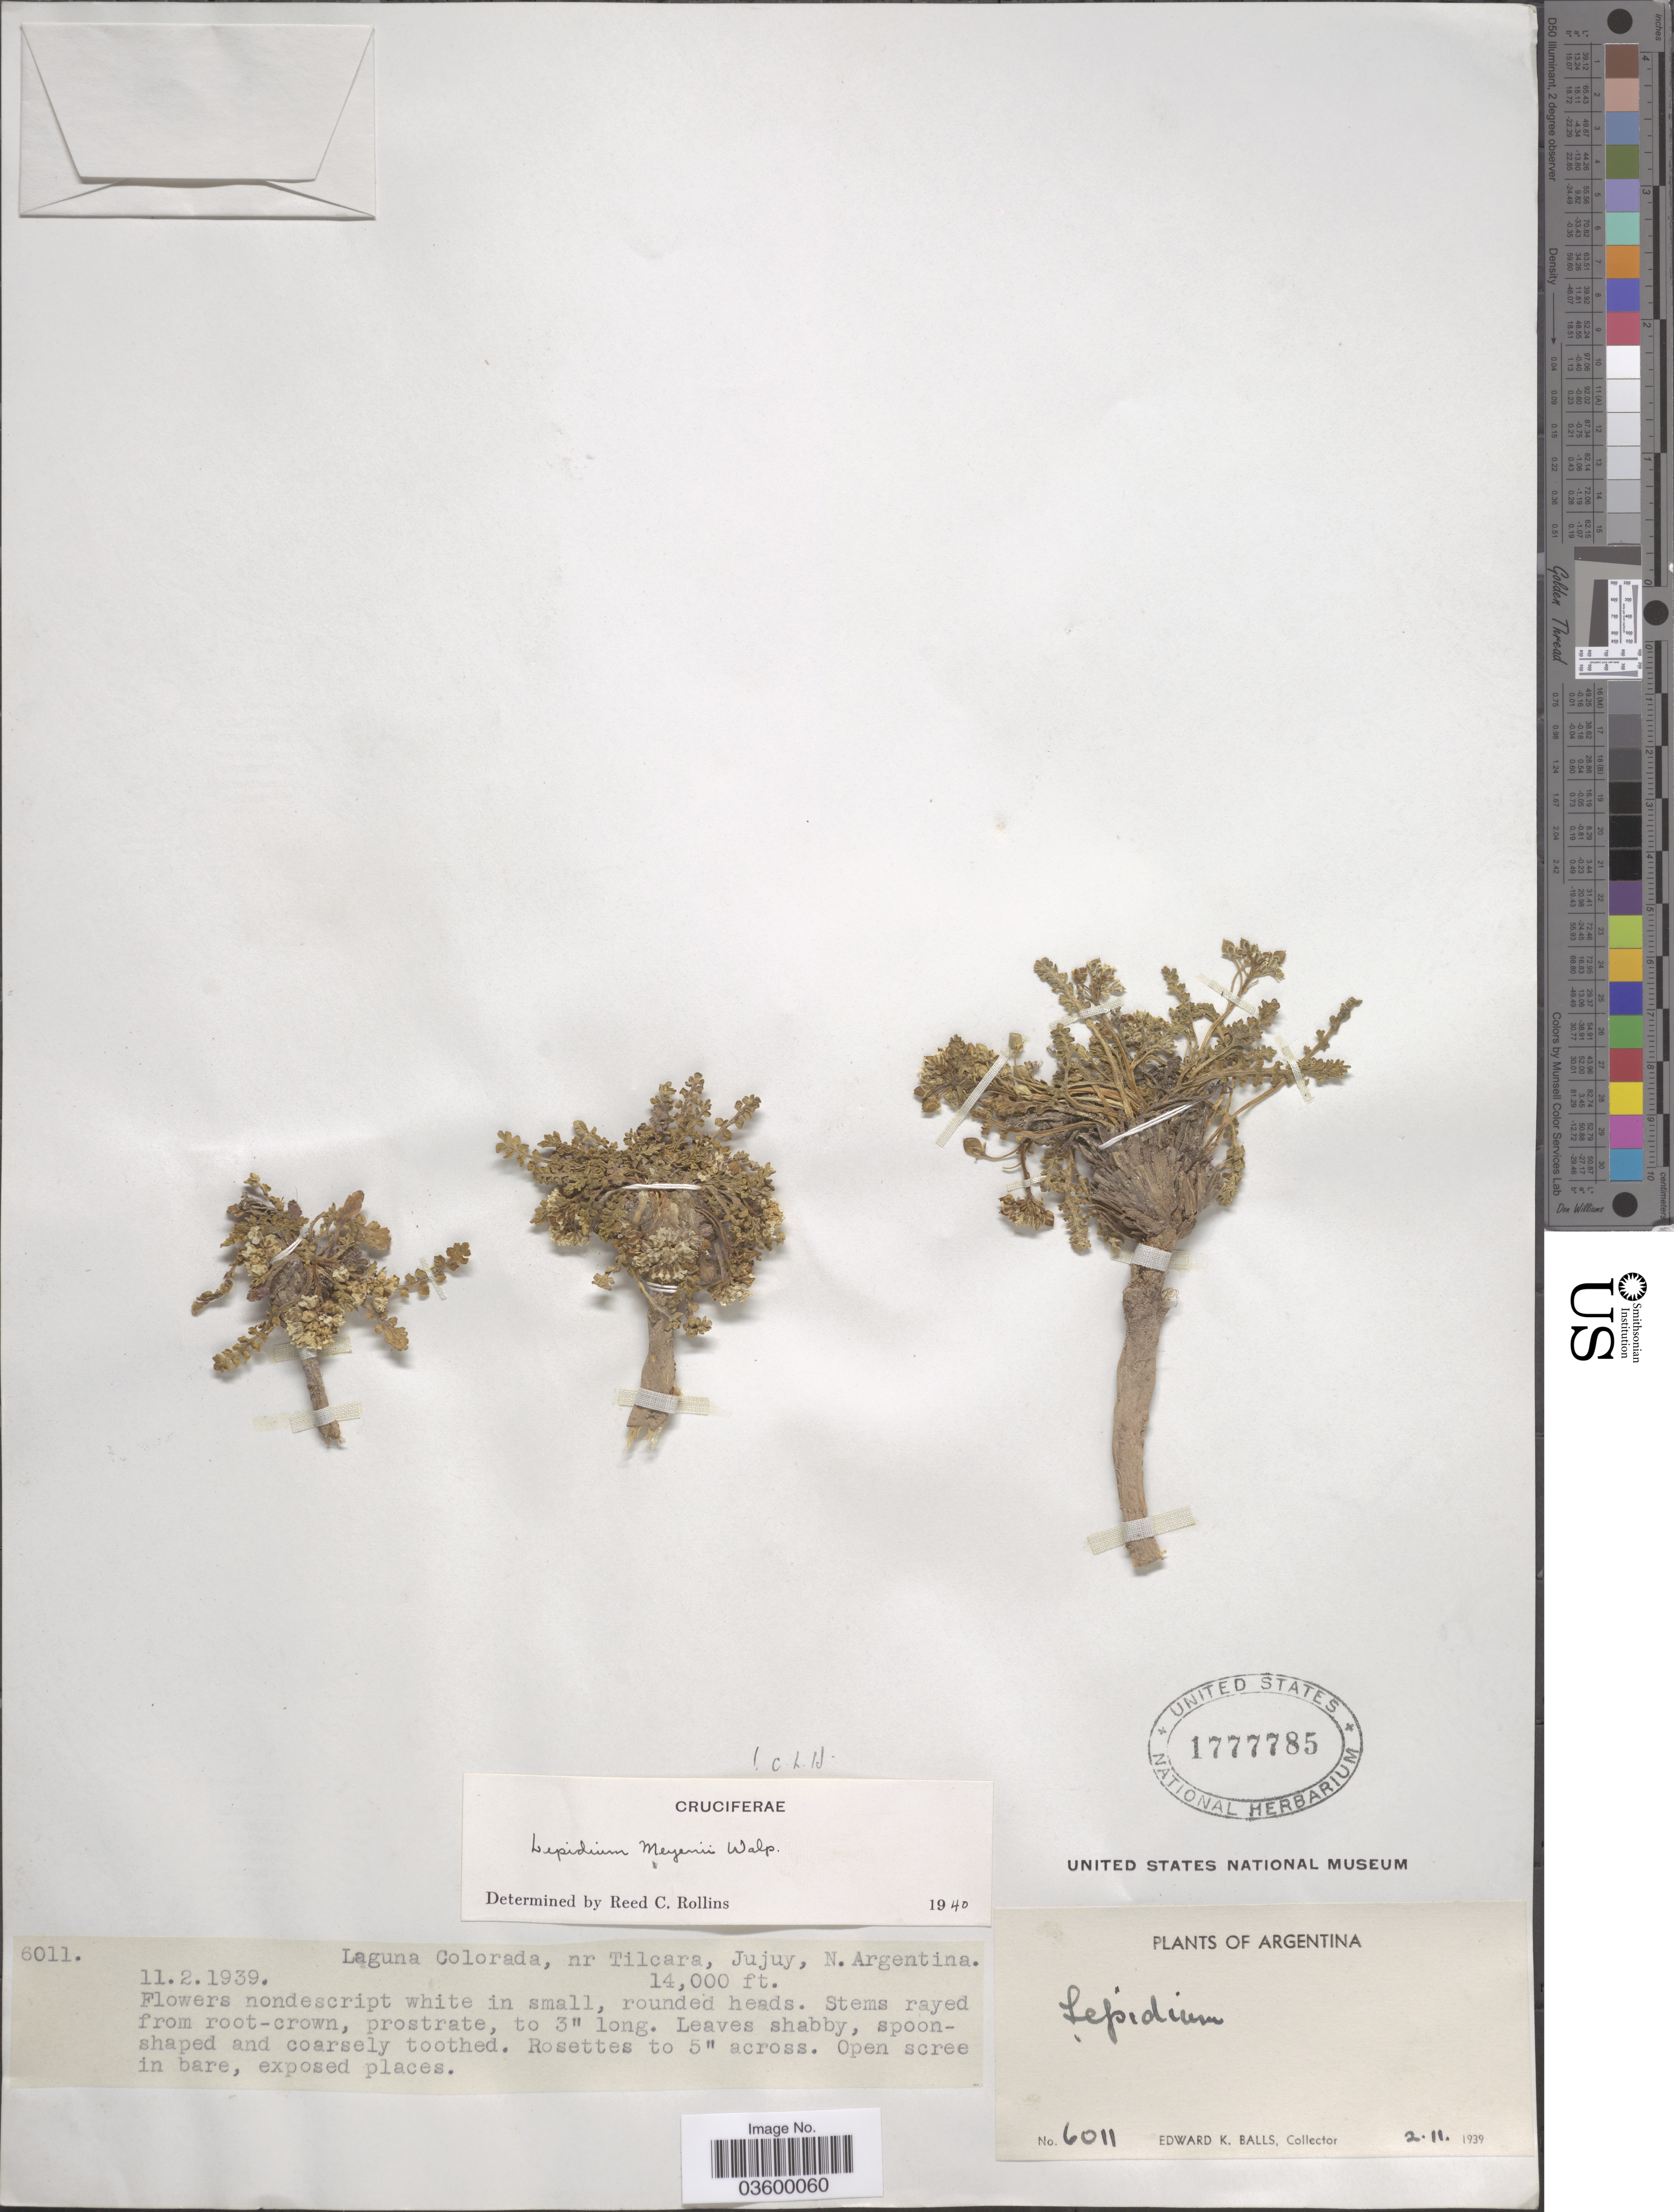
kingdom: Plantae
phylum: Tracheophyta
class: Magnoliopsida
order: Brassicales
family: Brassicaceae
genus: Lepidium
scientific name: Lepidium meyenii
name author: Walp.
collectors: E. K. Balls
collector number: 6011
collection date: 1939-02-11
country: Argentina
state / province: Jujuy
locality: Laguna Colorada, nr Tilcara. N. Argentina.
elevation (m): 4267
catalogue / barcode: US 1777785